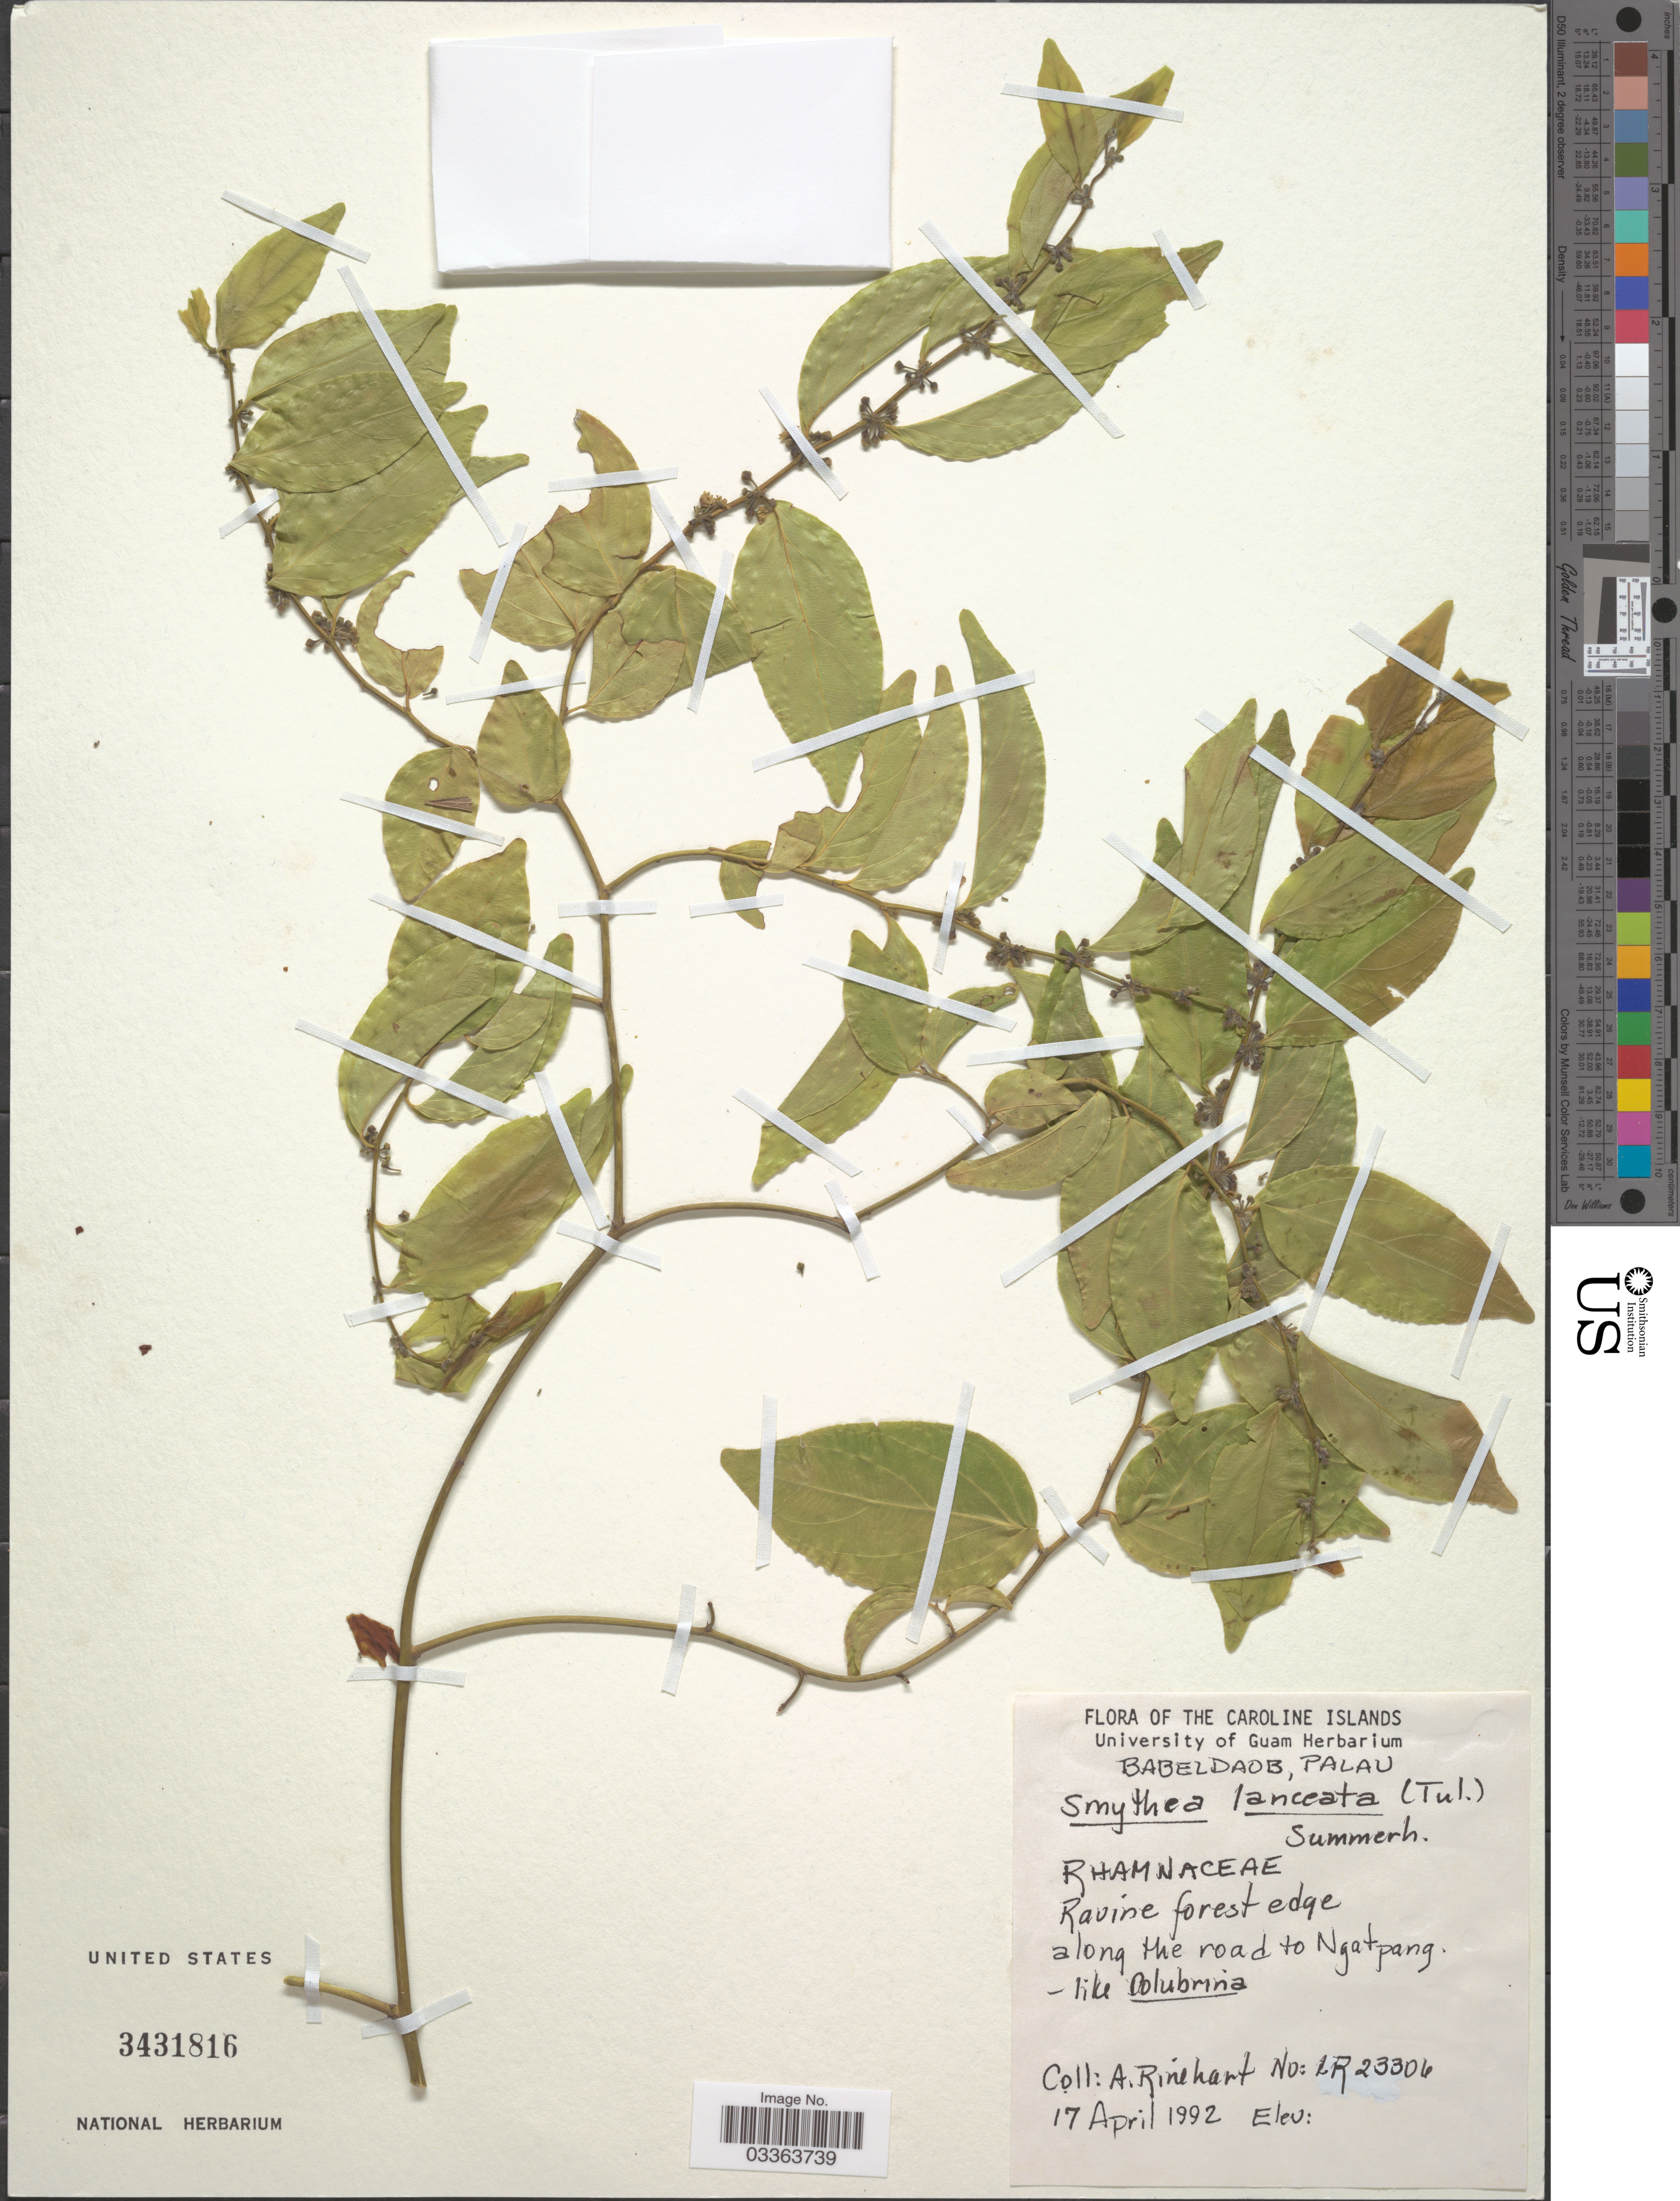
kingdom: Plantae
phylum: Tracheophyta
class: Magnoliopsida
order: Rosales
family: Rhamnaceae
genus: Smythea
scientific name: Smythea lanceata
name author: Summerh.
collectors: A. Rinehart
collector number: LR23306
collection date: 1992-04-17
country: Palau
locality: The Caroline Islands. Babeldaob, Palau. Ravine forest edge along the road to Ngatpang.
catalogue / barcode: US 3431816